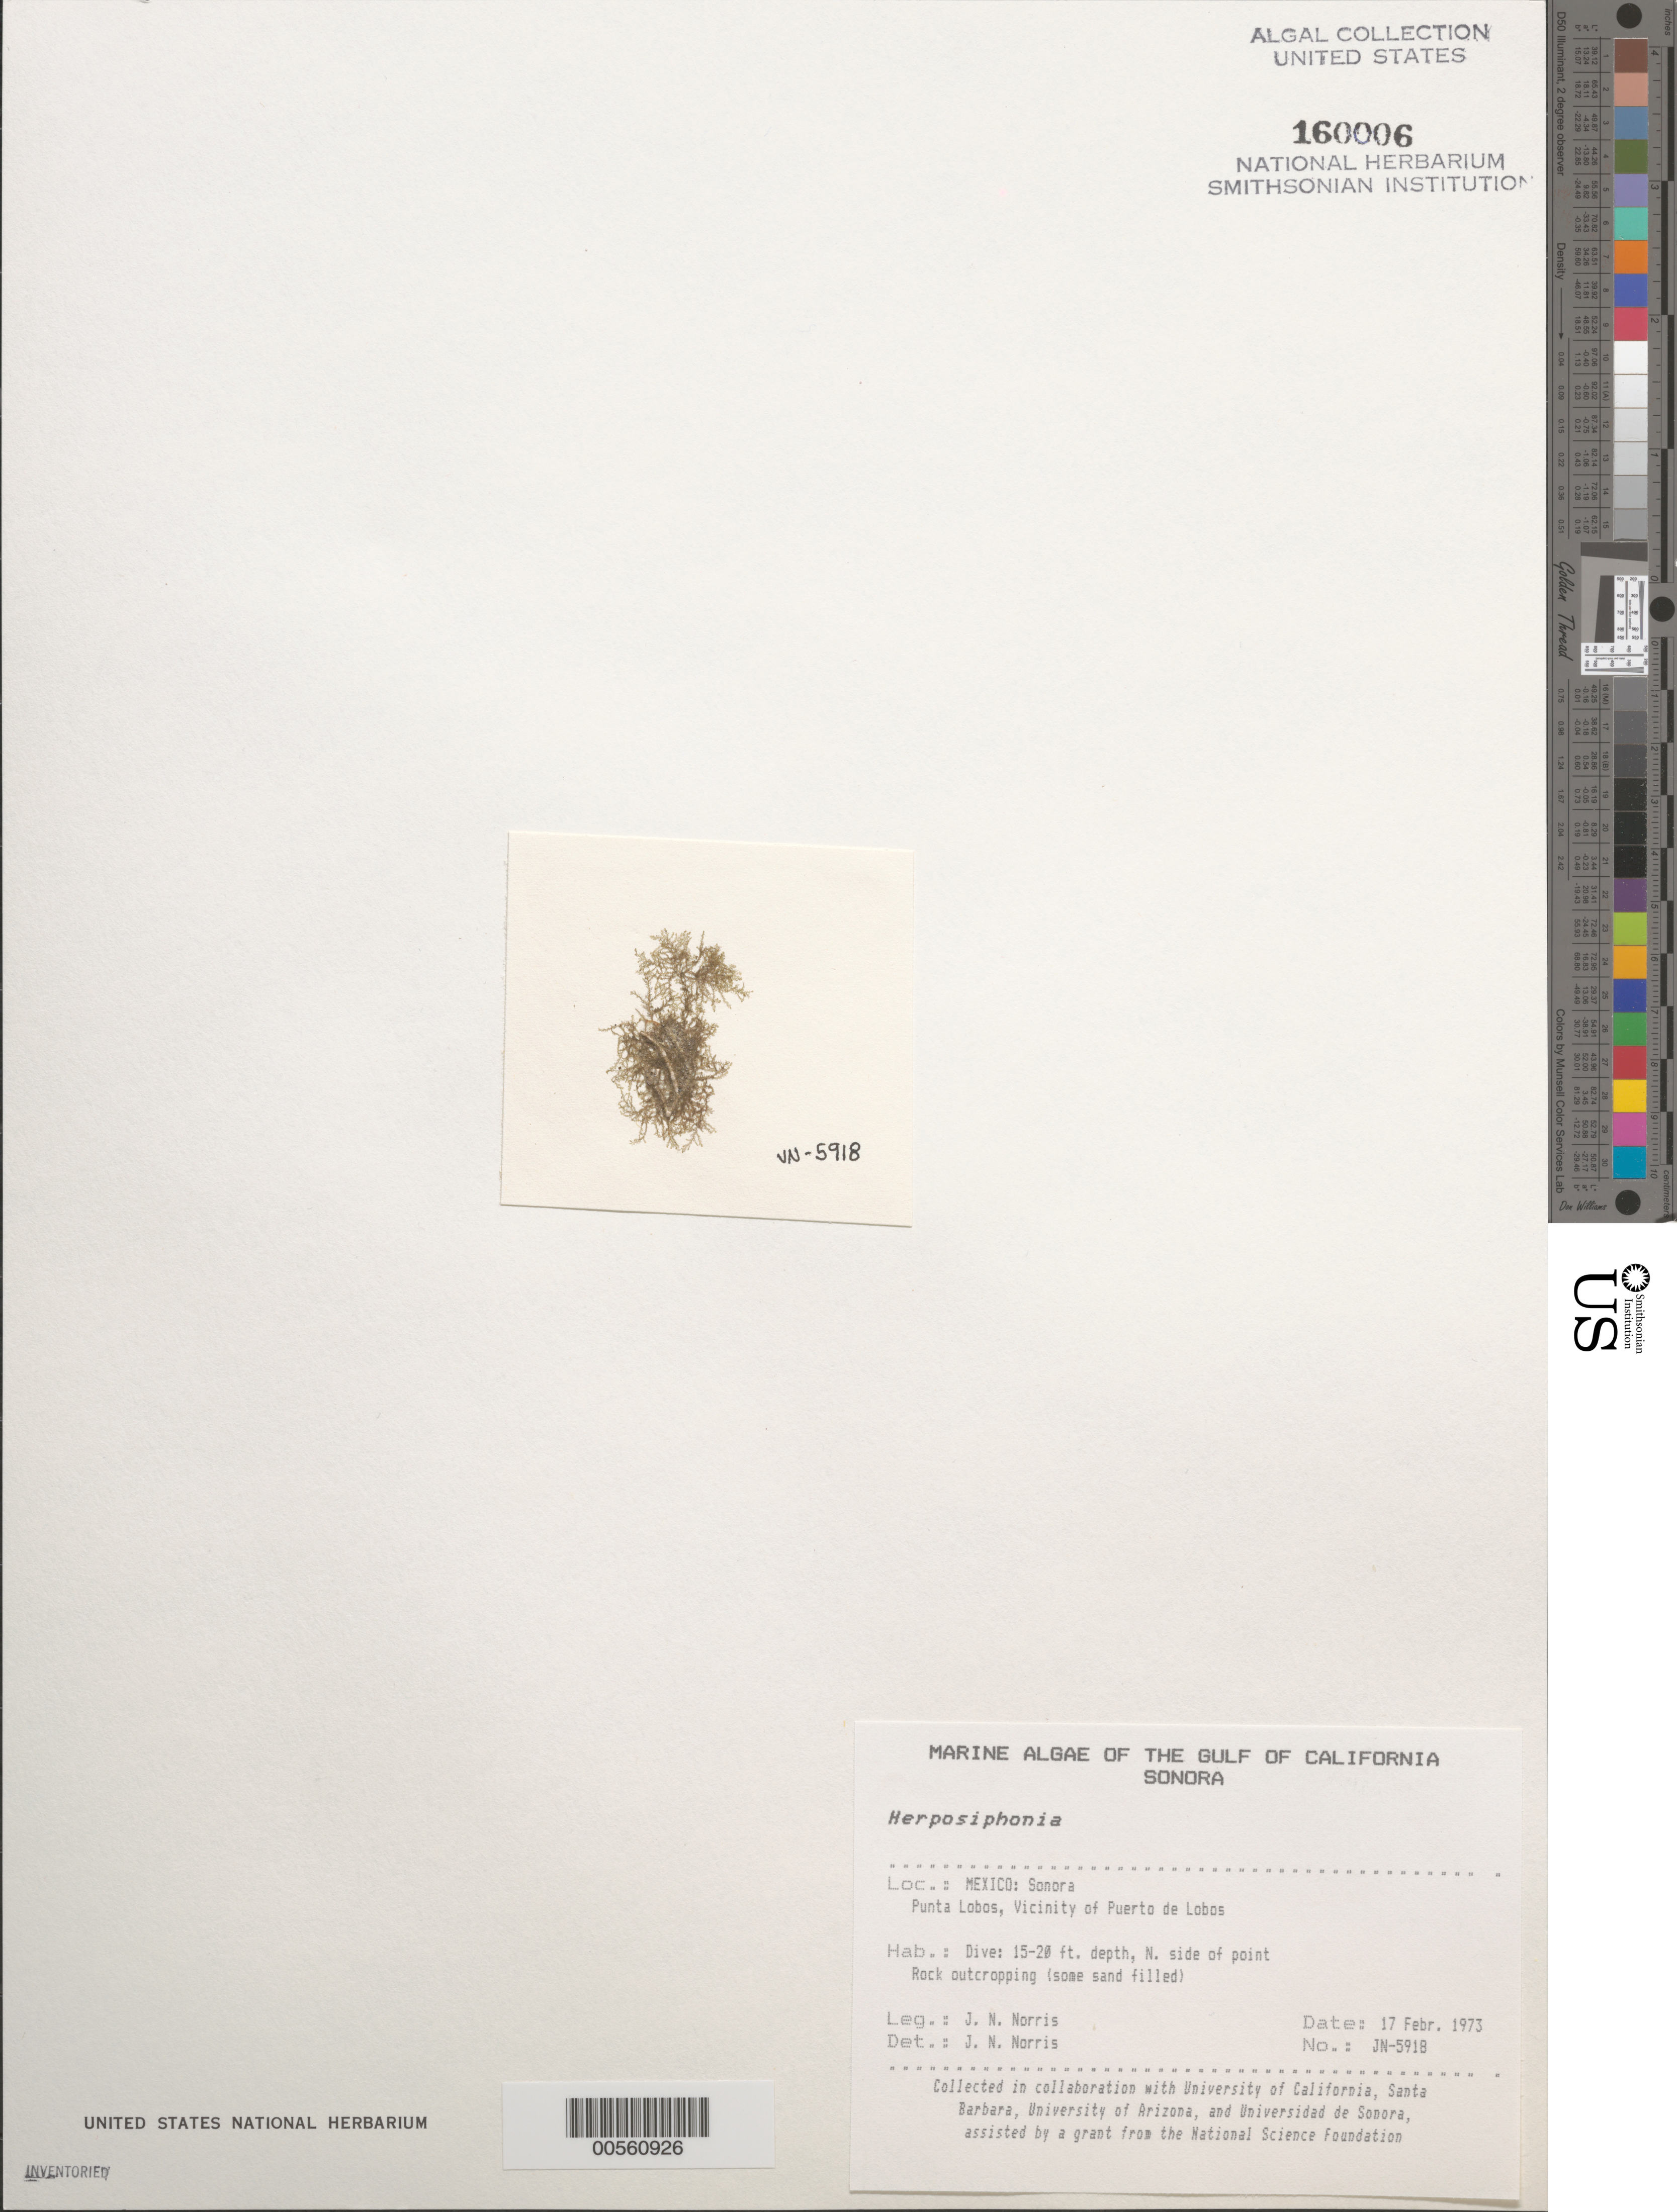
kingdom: Plantae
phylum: Rhodophyta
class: Florideophyceae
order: Ceramiales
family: Rhodomelaceae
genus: Herposiphonia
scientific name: Herposiphonia sp.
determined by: Norris, James N.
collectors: J. N. Norris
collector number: JN-5918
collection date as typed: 17 Feb 1973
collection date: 1973-02-17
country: Mexico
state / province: Sonora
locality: Punta Lobos, Puerto de Lobos area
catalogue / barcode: US 160006